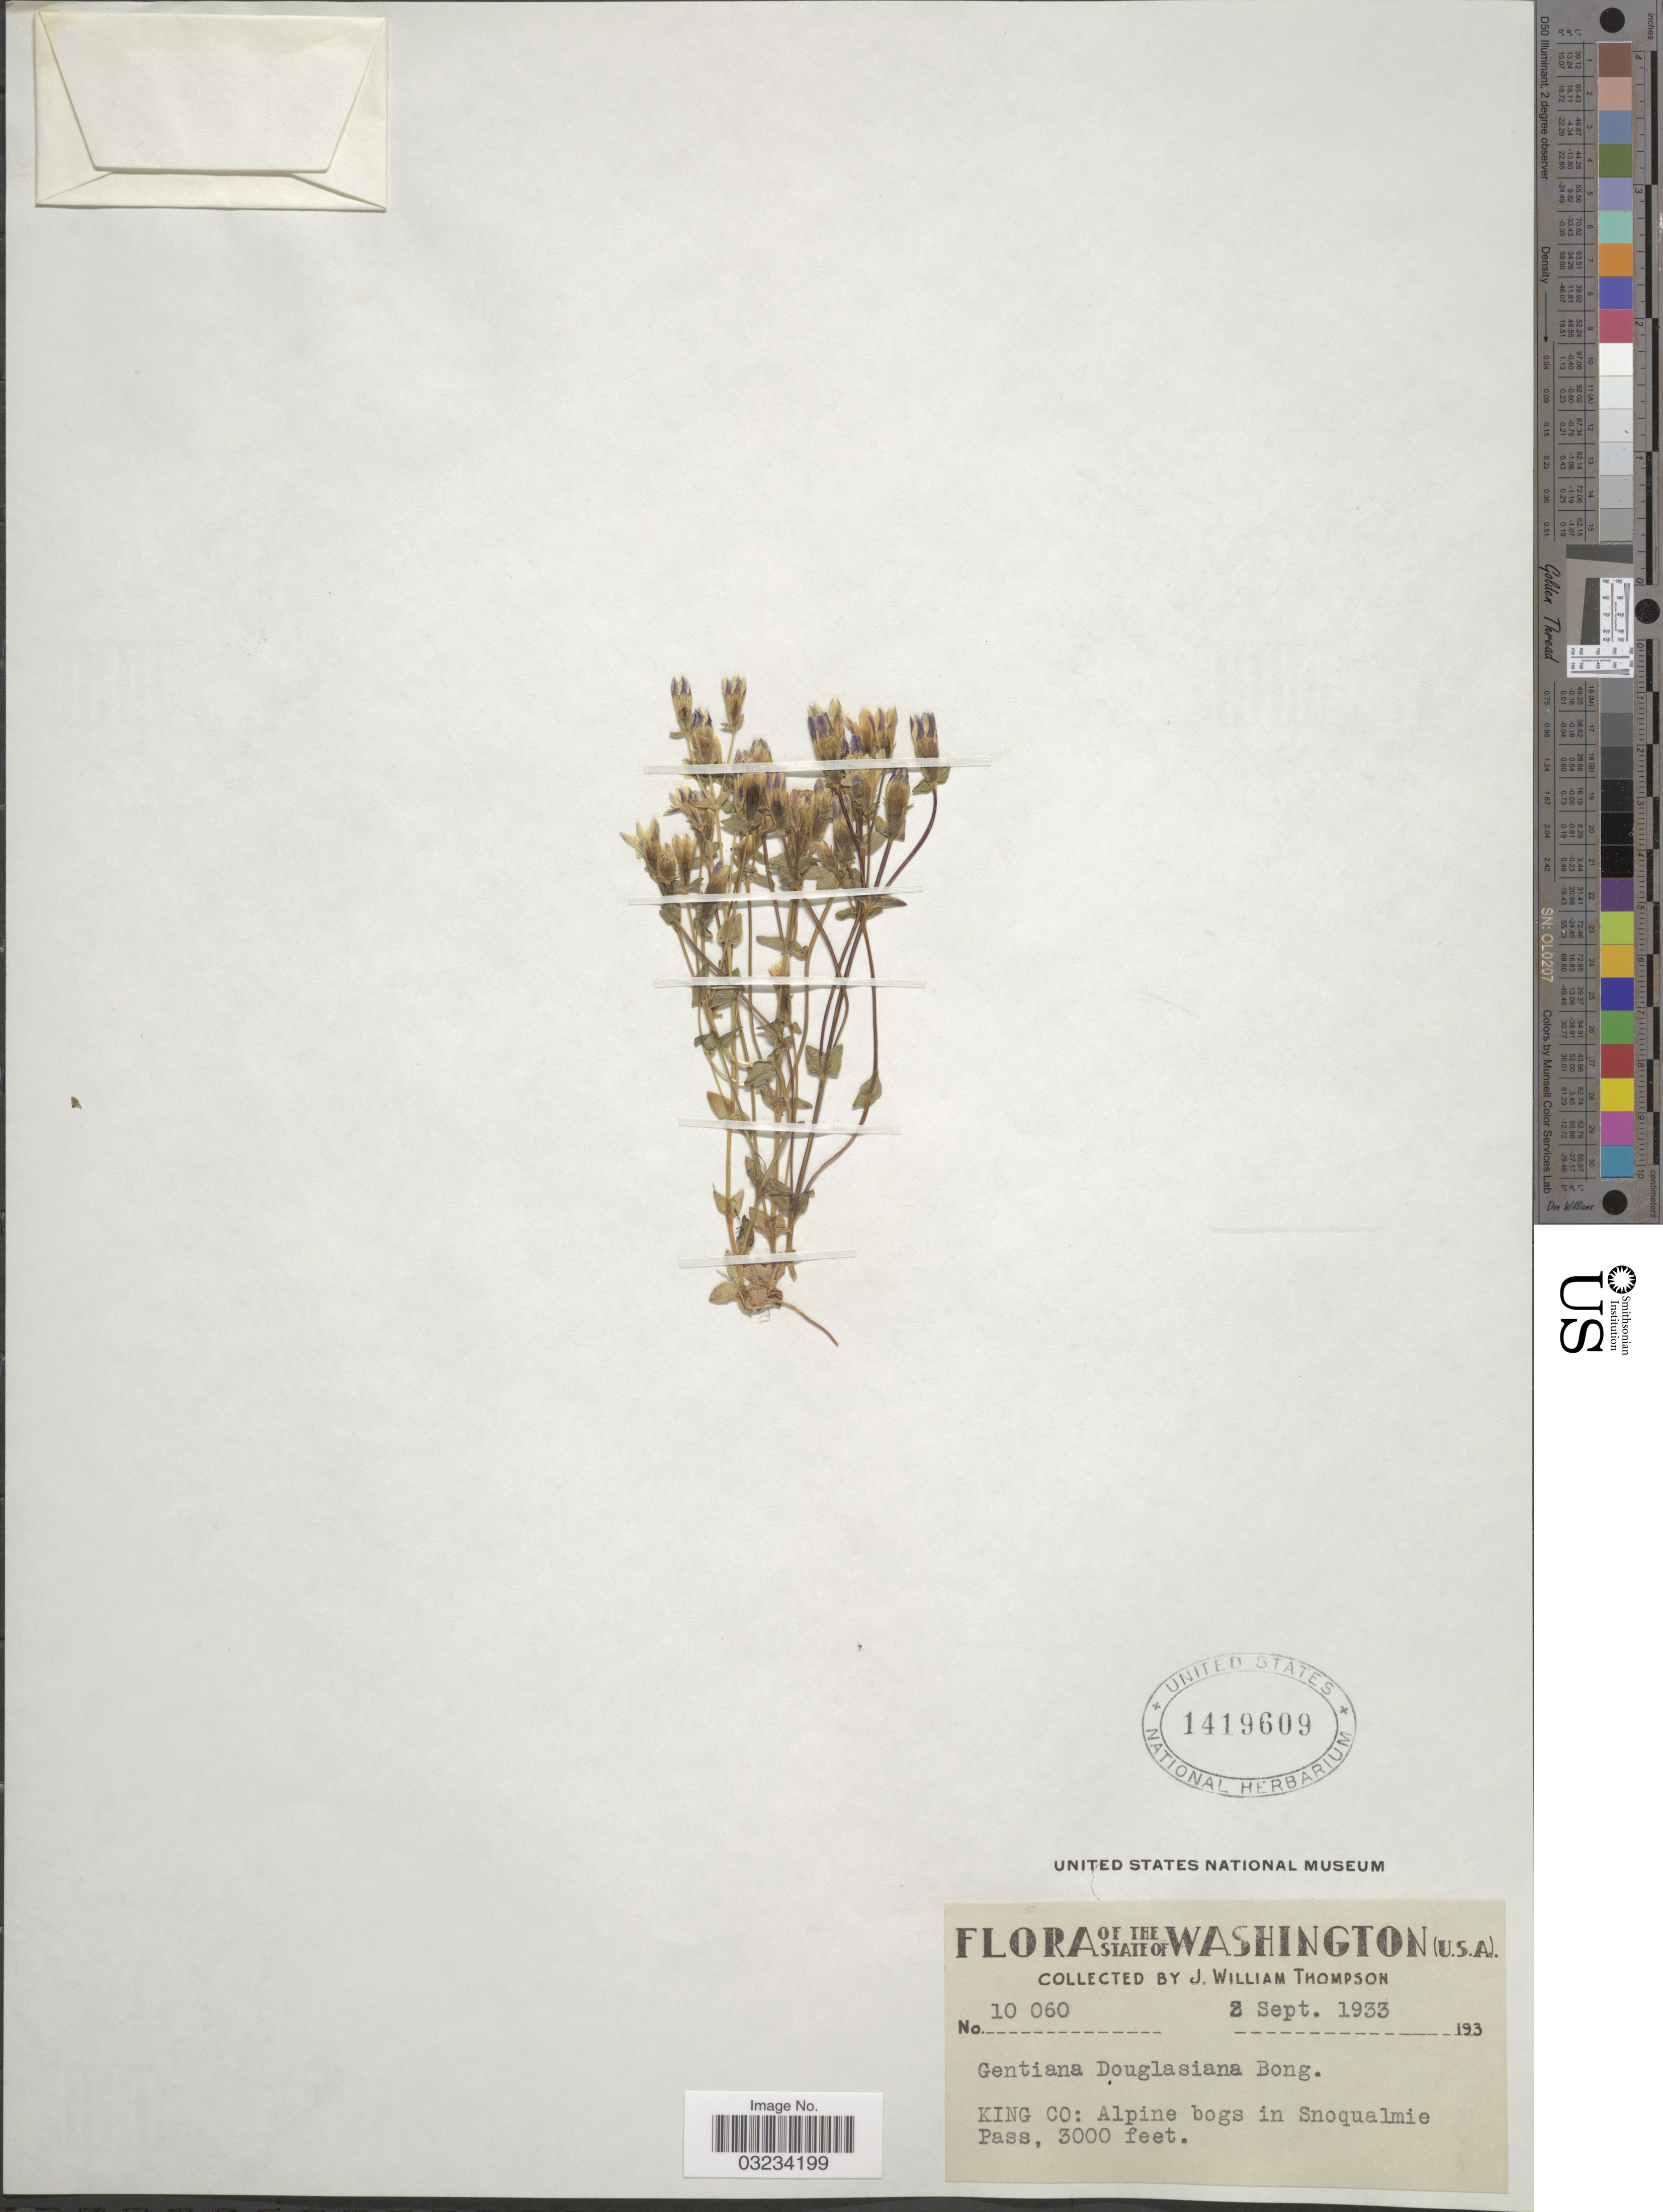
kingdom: Plantae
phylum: Tracheophyta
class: Magnoliopsida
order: Gentianales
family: Gentianaceae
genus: Gentiana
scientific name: Gentiana douglasiana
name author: Bong.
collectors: J. W. Thompson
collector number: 10060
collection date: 1933-09-02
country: United States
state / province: Washington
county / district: King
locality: King Co: Alpine bogs in Snoqualmie Pass.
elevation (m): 914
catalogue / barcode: US 1419609